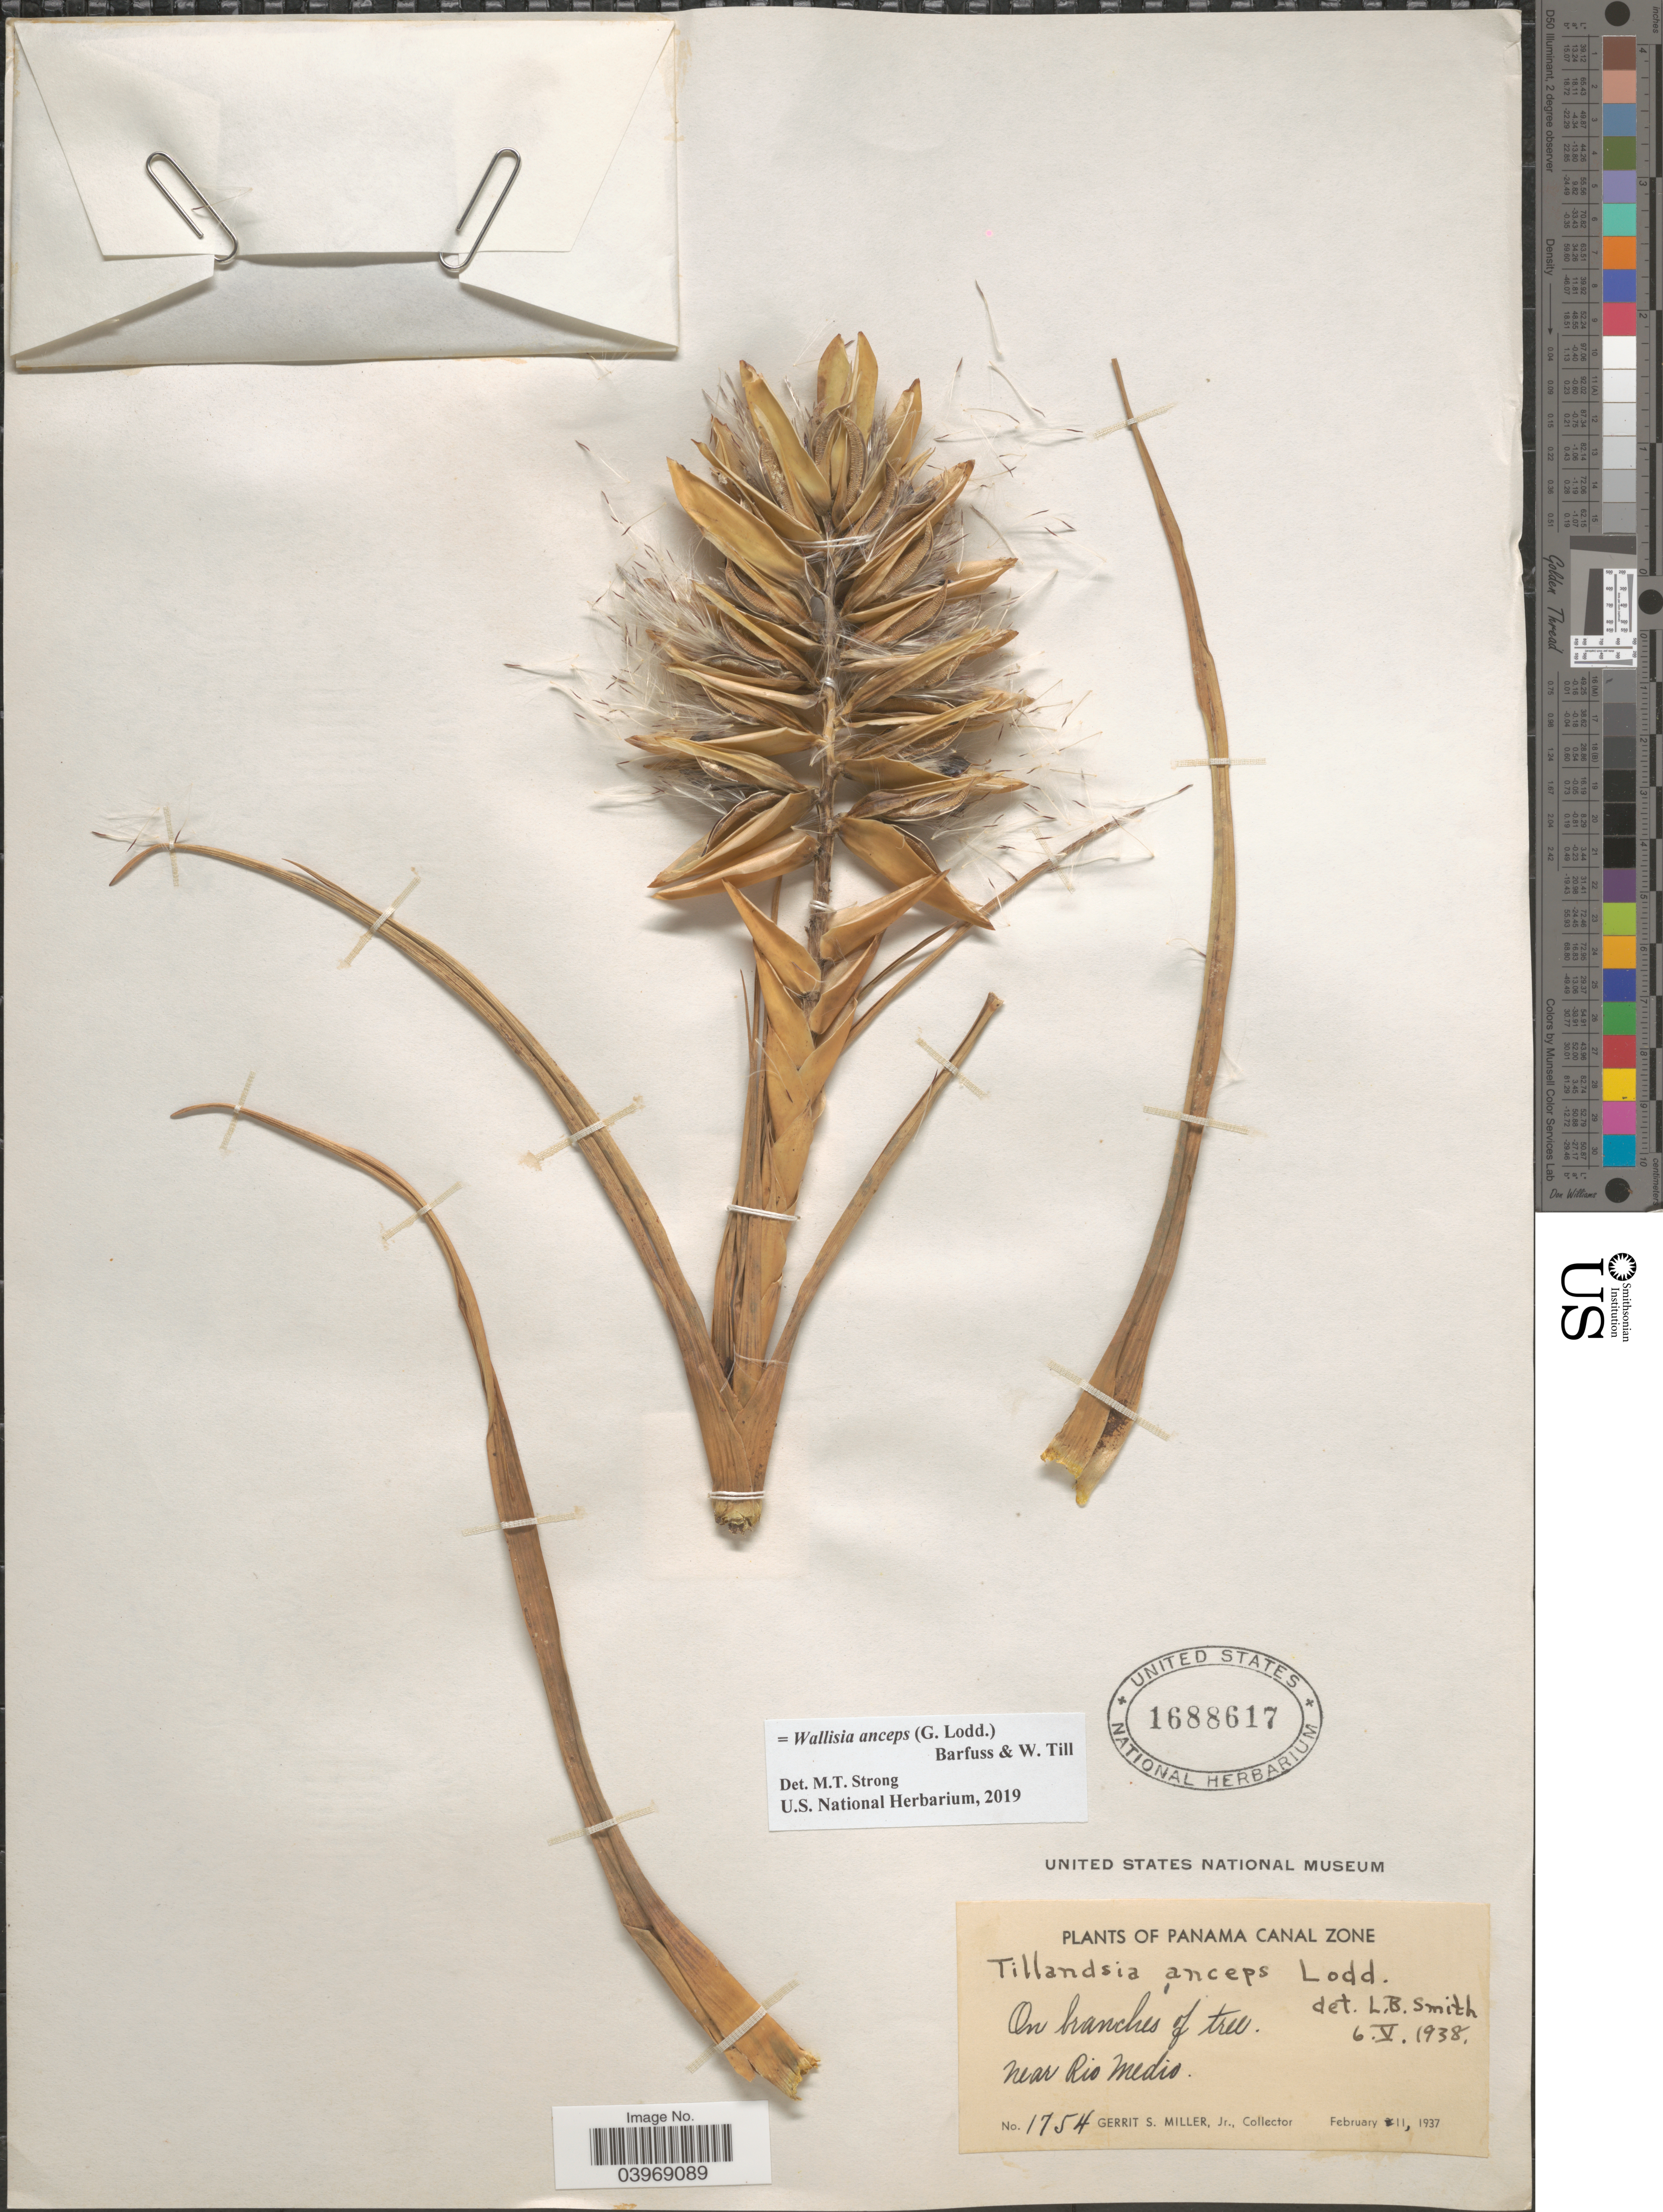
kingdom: Plantae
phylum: Tracheophyta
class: Liliopsida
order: Poales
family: Bromeliaceae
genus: Wallisia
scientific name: Wallisia anceps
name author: (G. Lodd.) Barfuss & W. Till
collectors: G. S. Miller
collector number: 1754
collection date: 1937-02-11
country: Panama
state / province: Colón / Panamá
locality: Panama Canal Zone. Near Rio Medio.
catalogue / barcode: US 1688617